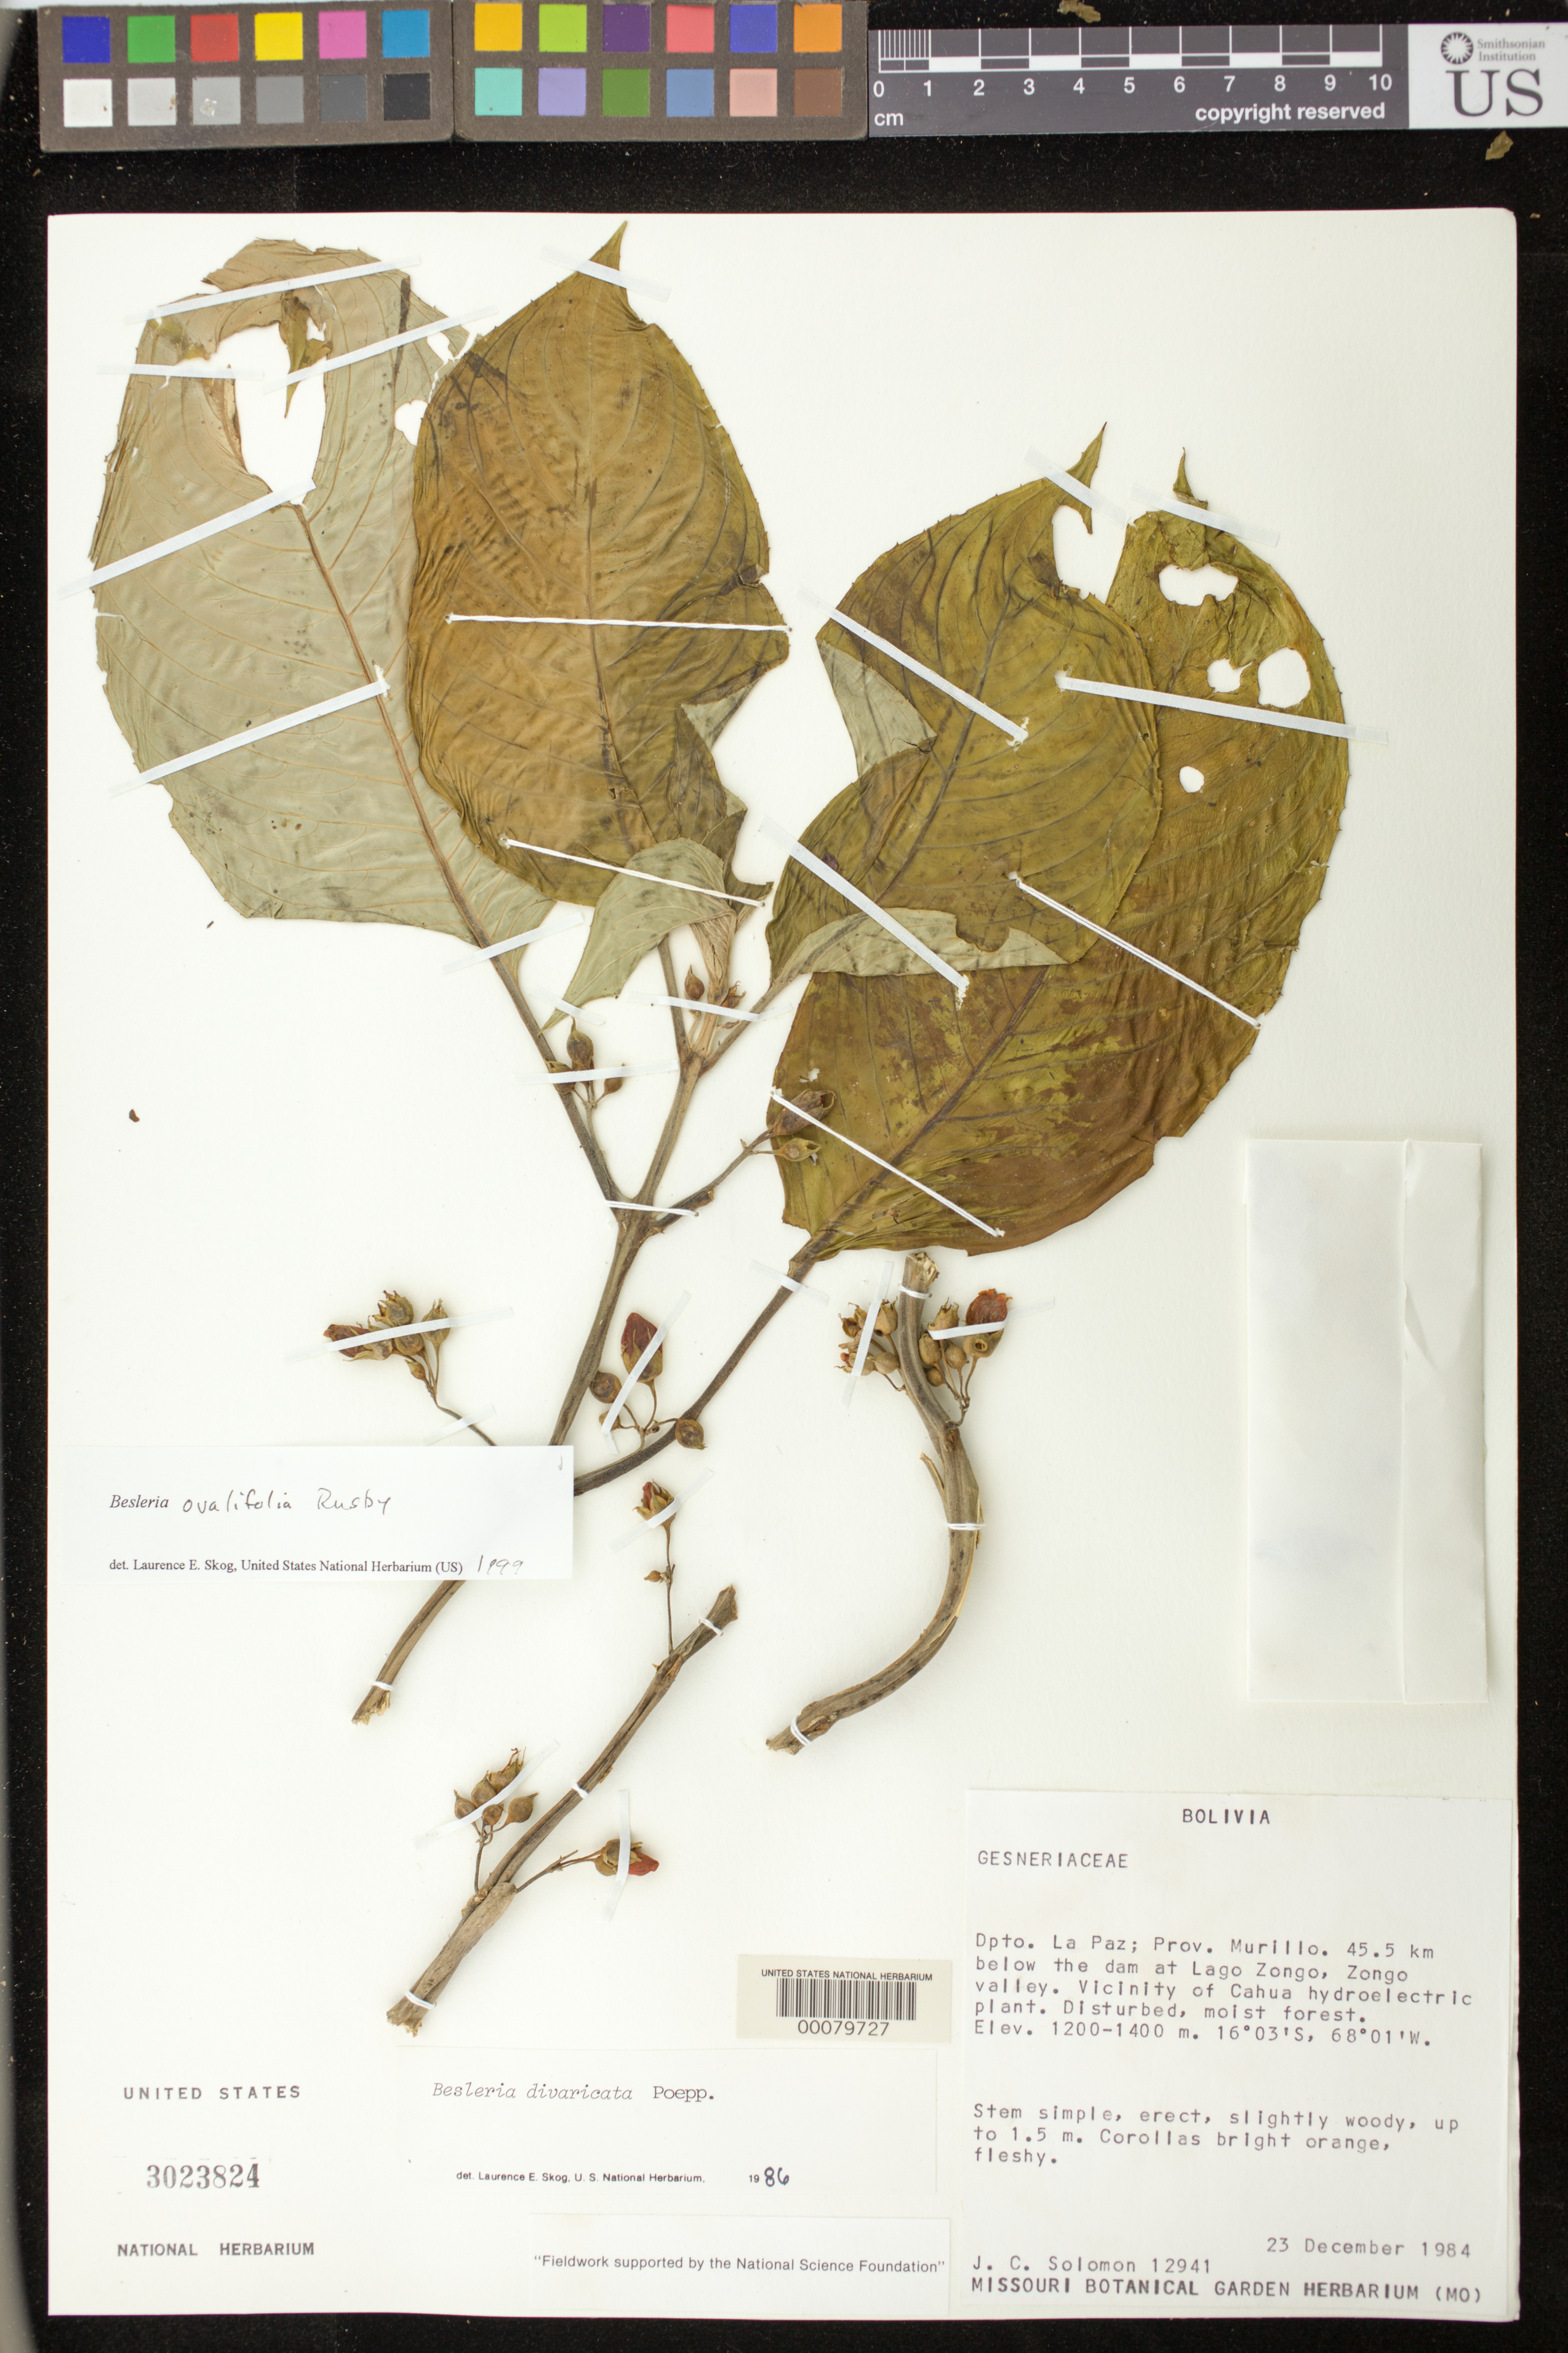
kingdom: Plantae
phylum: Tracheophyta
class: Magnoliopsida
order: Lamiales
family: Gesneriaceae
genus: Besleria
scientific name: Besleria ovalifolia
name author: Rusby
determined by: Skog, Laurence E.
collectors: J. C. Solomon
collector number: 12941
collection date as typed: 23 Dec 1984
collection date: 1984-12-23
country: Bolivia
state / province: La Paz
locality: Prov. Murillo; 45.5 km below the dam at Lago Zongo, Zongo Valley, vicinity of Cahua hydroelectric plant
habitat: Disturbed, moist forest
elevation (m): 1200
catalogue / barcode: US 3023824